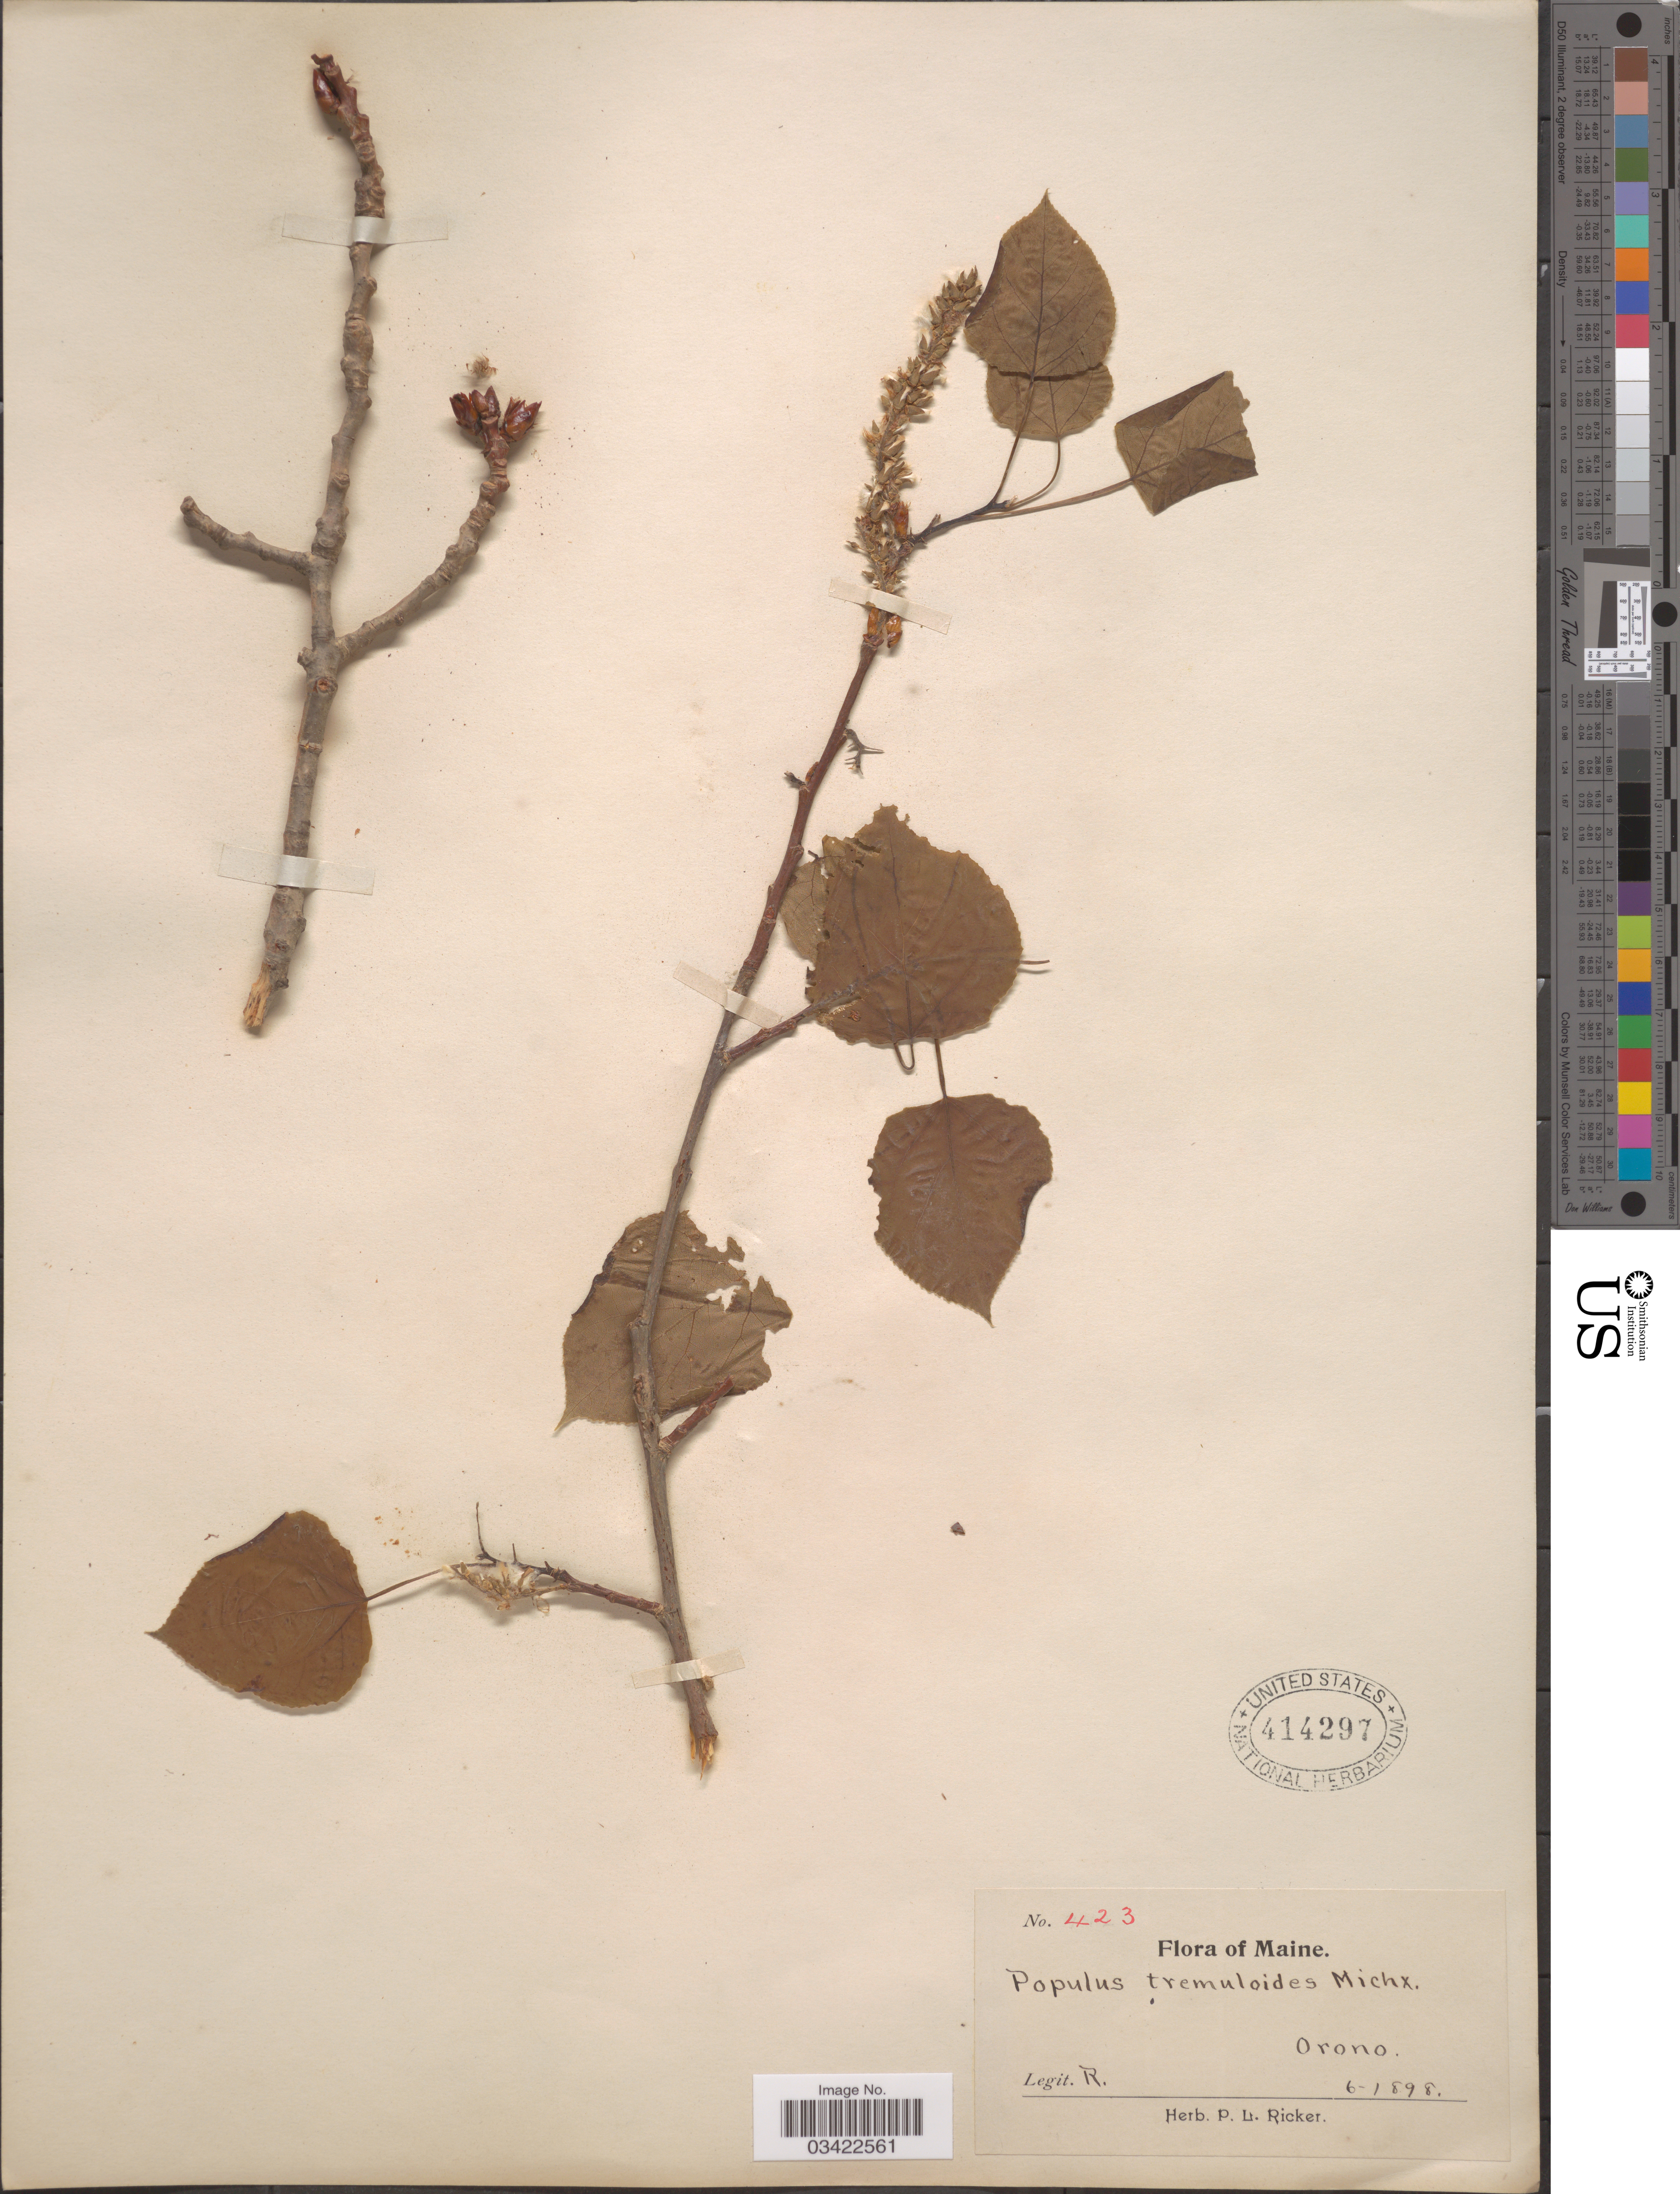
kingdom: Plantae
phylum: Tracheophyta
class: Magnoliopsida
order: Malpighiales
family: Salicaceae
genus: Populus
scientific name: Populus tremuloides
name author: Michx.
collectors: P. Ricker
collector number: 423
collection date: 1898-06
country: United States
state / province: Maine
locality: Orono.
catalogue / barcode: US 414297